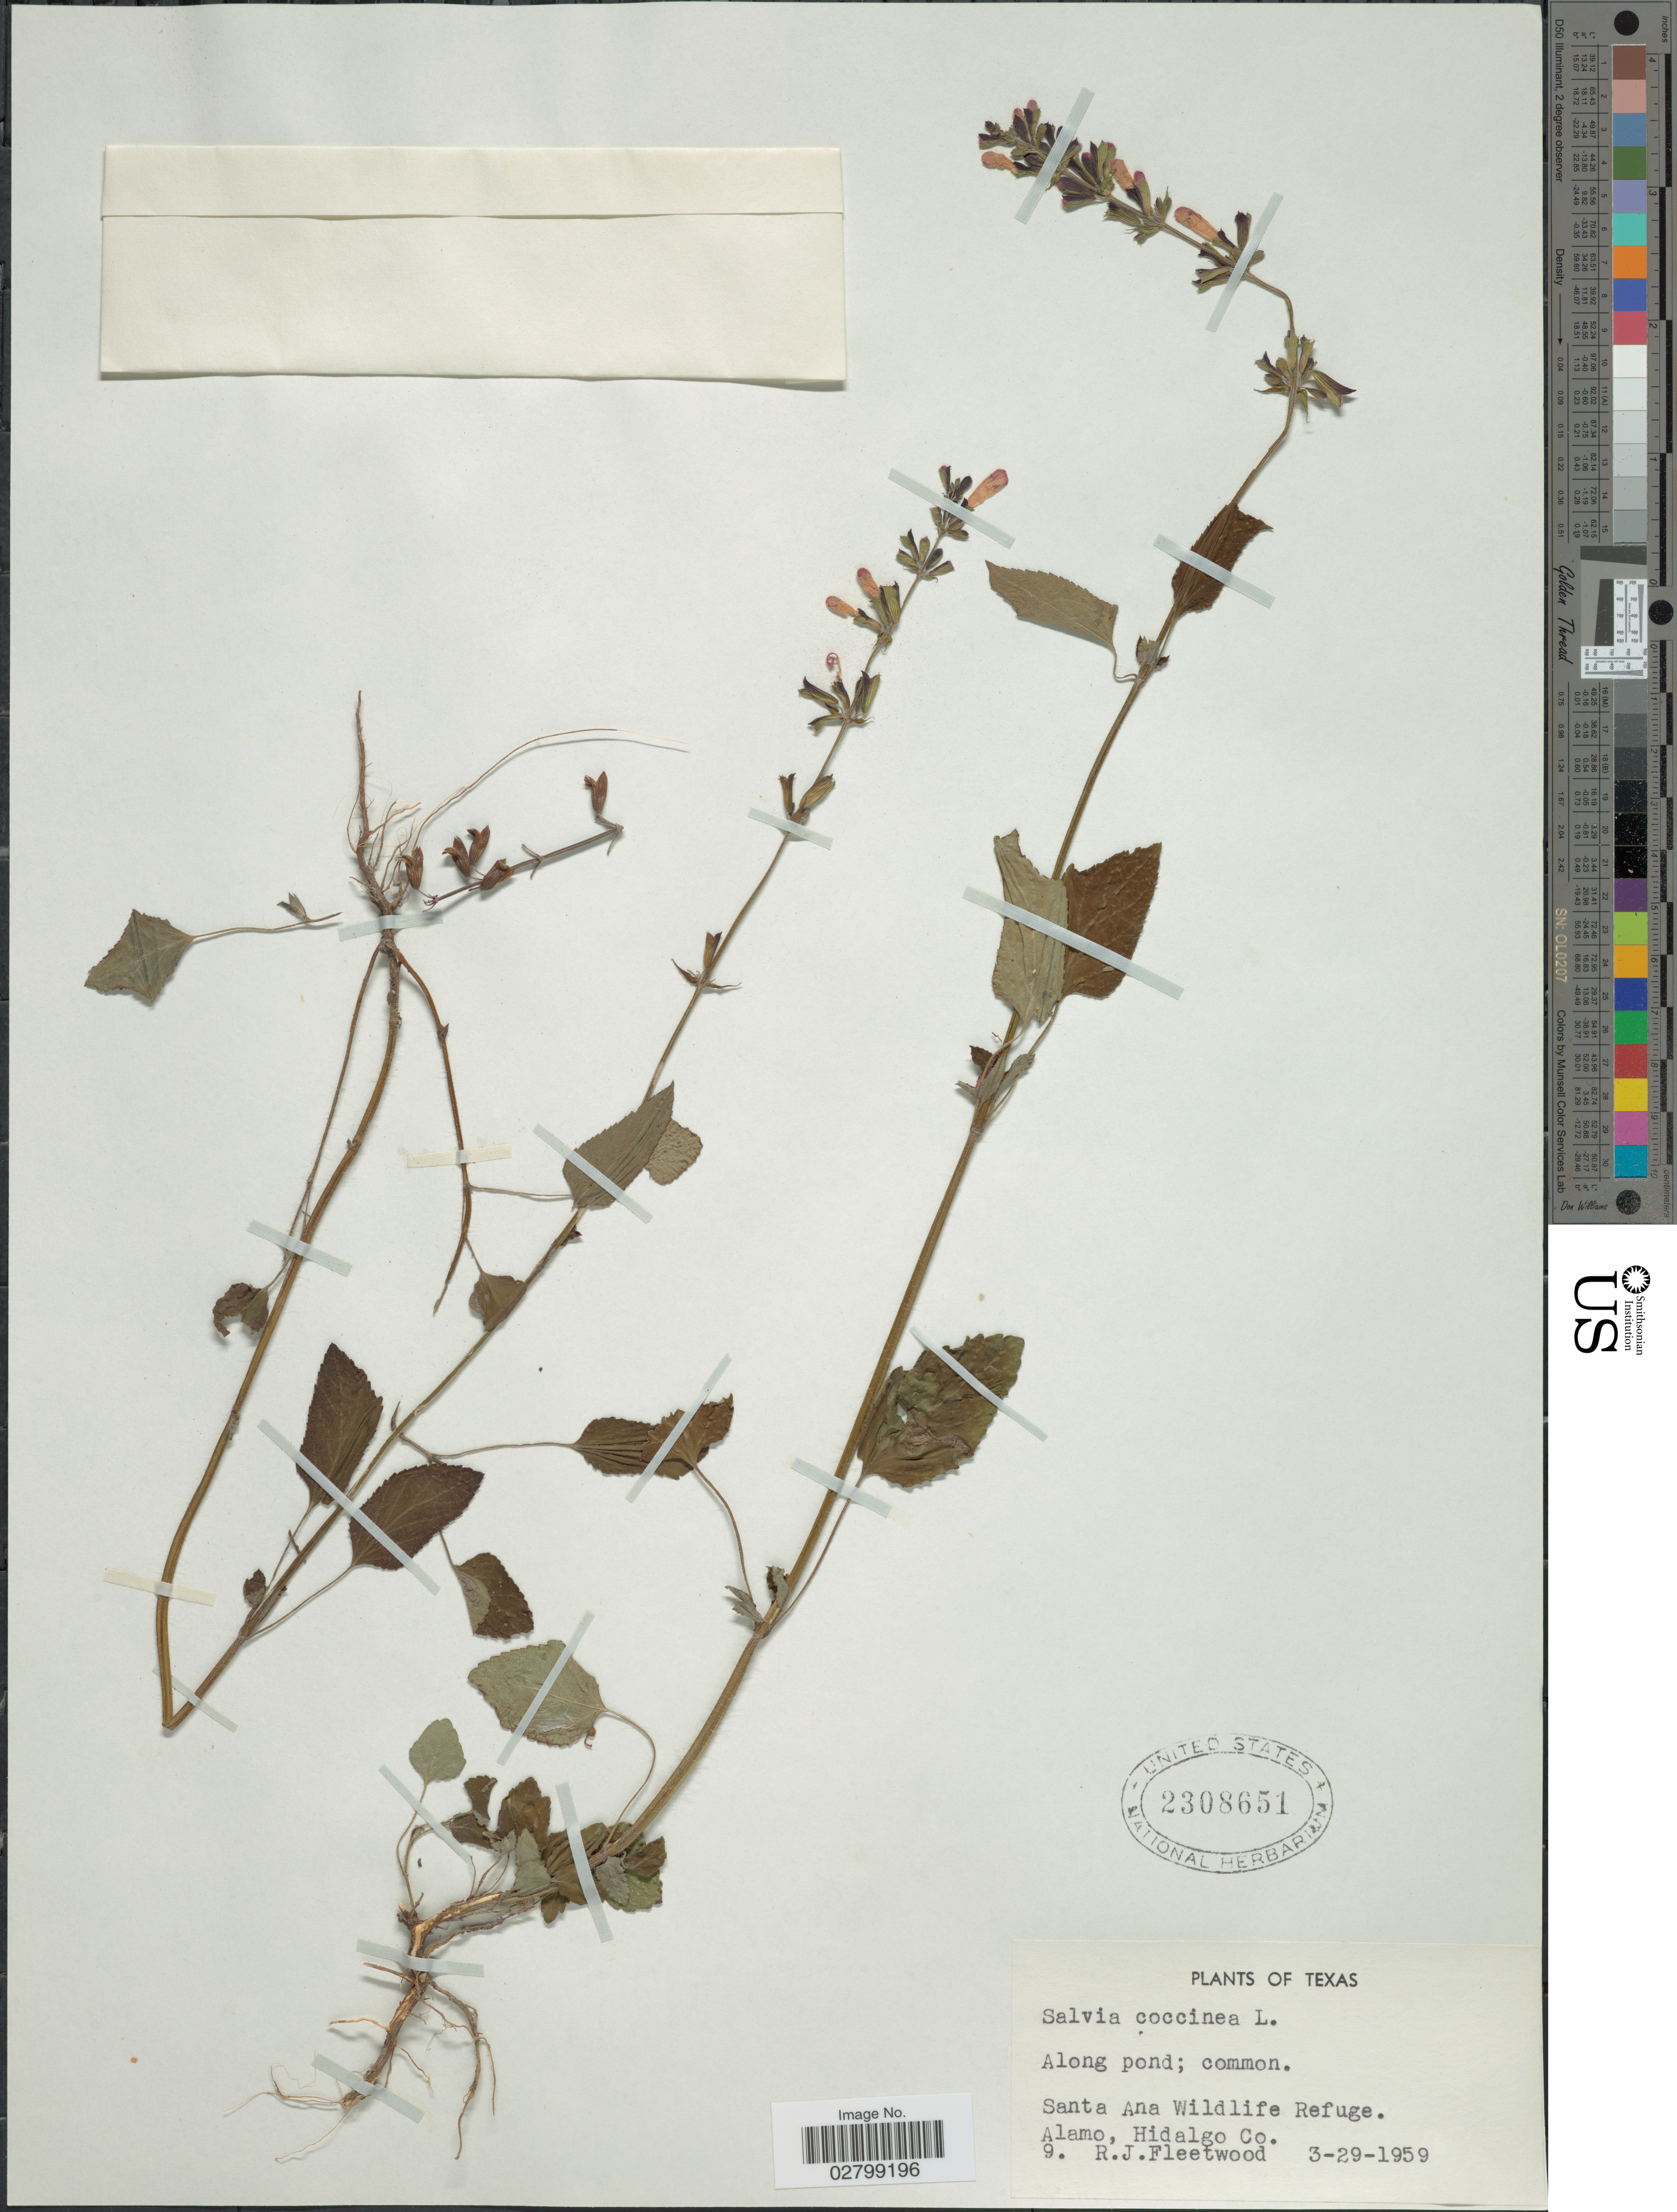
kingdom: Plantae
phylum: Tracheophyta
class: Magnoliopsida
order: Lamiales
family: Lamiaceae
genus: Salvia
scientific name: Salvia coccinea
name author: Etlinger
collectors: R. J. Fleetwood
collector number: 9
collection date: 1959-03-29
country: United States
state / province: Texas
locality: Santa Ana Wildlife Refuge. Alamo Hidalgo Co.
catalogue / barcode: US 2308651